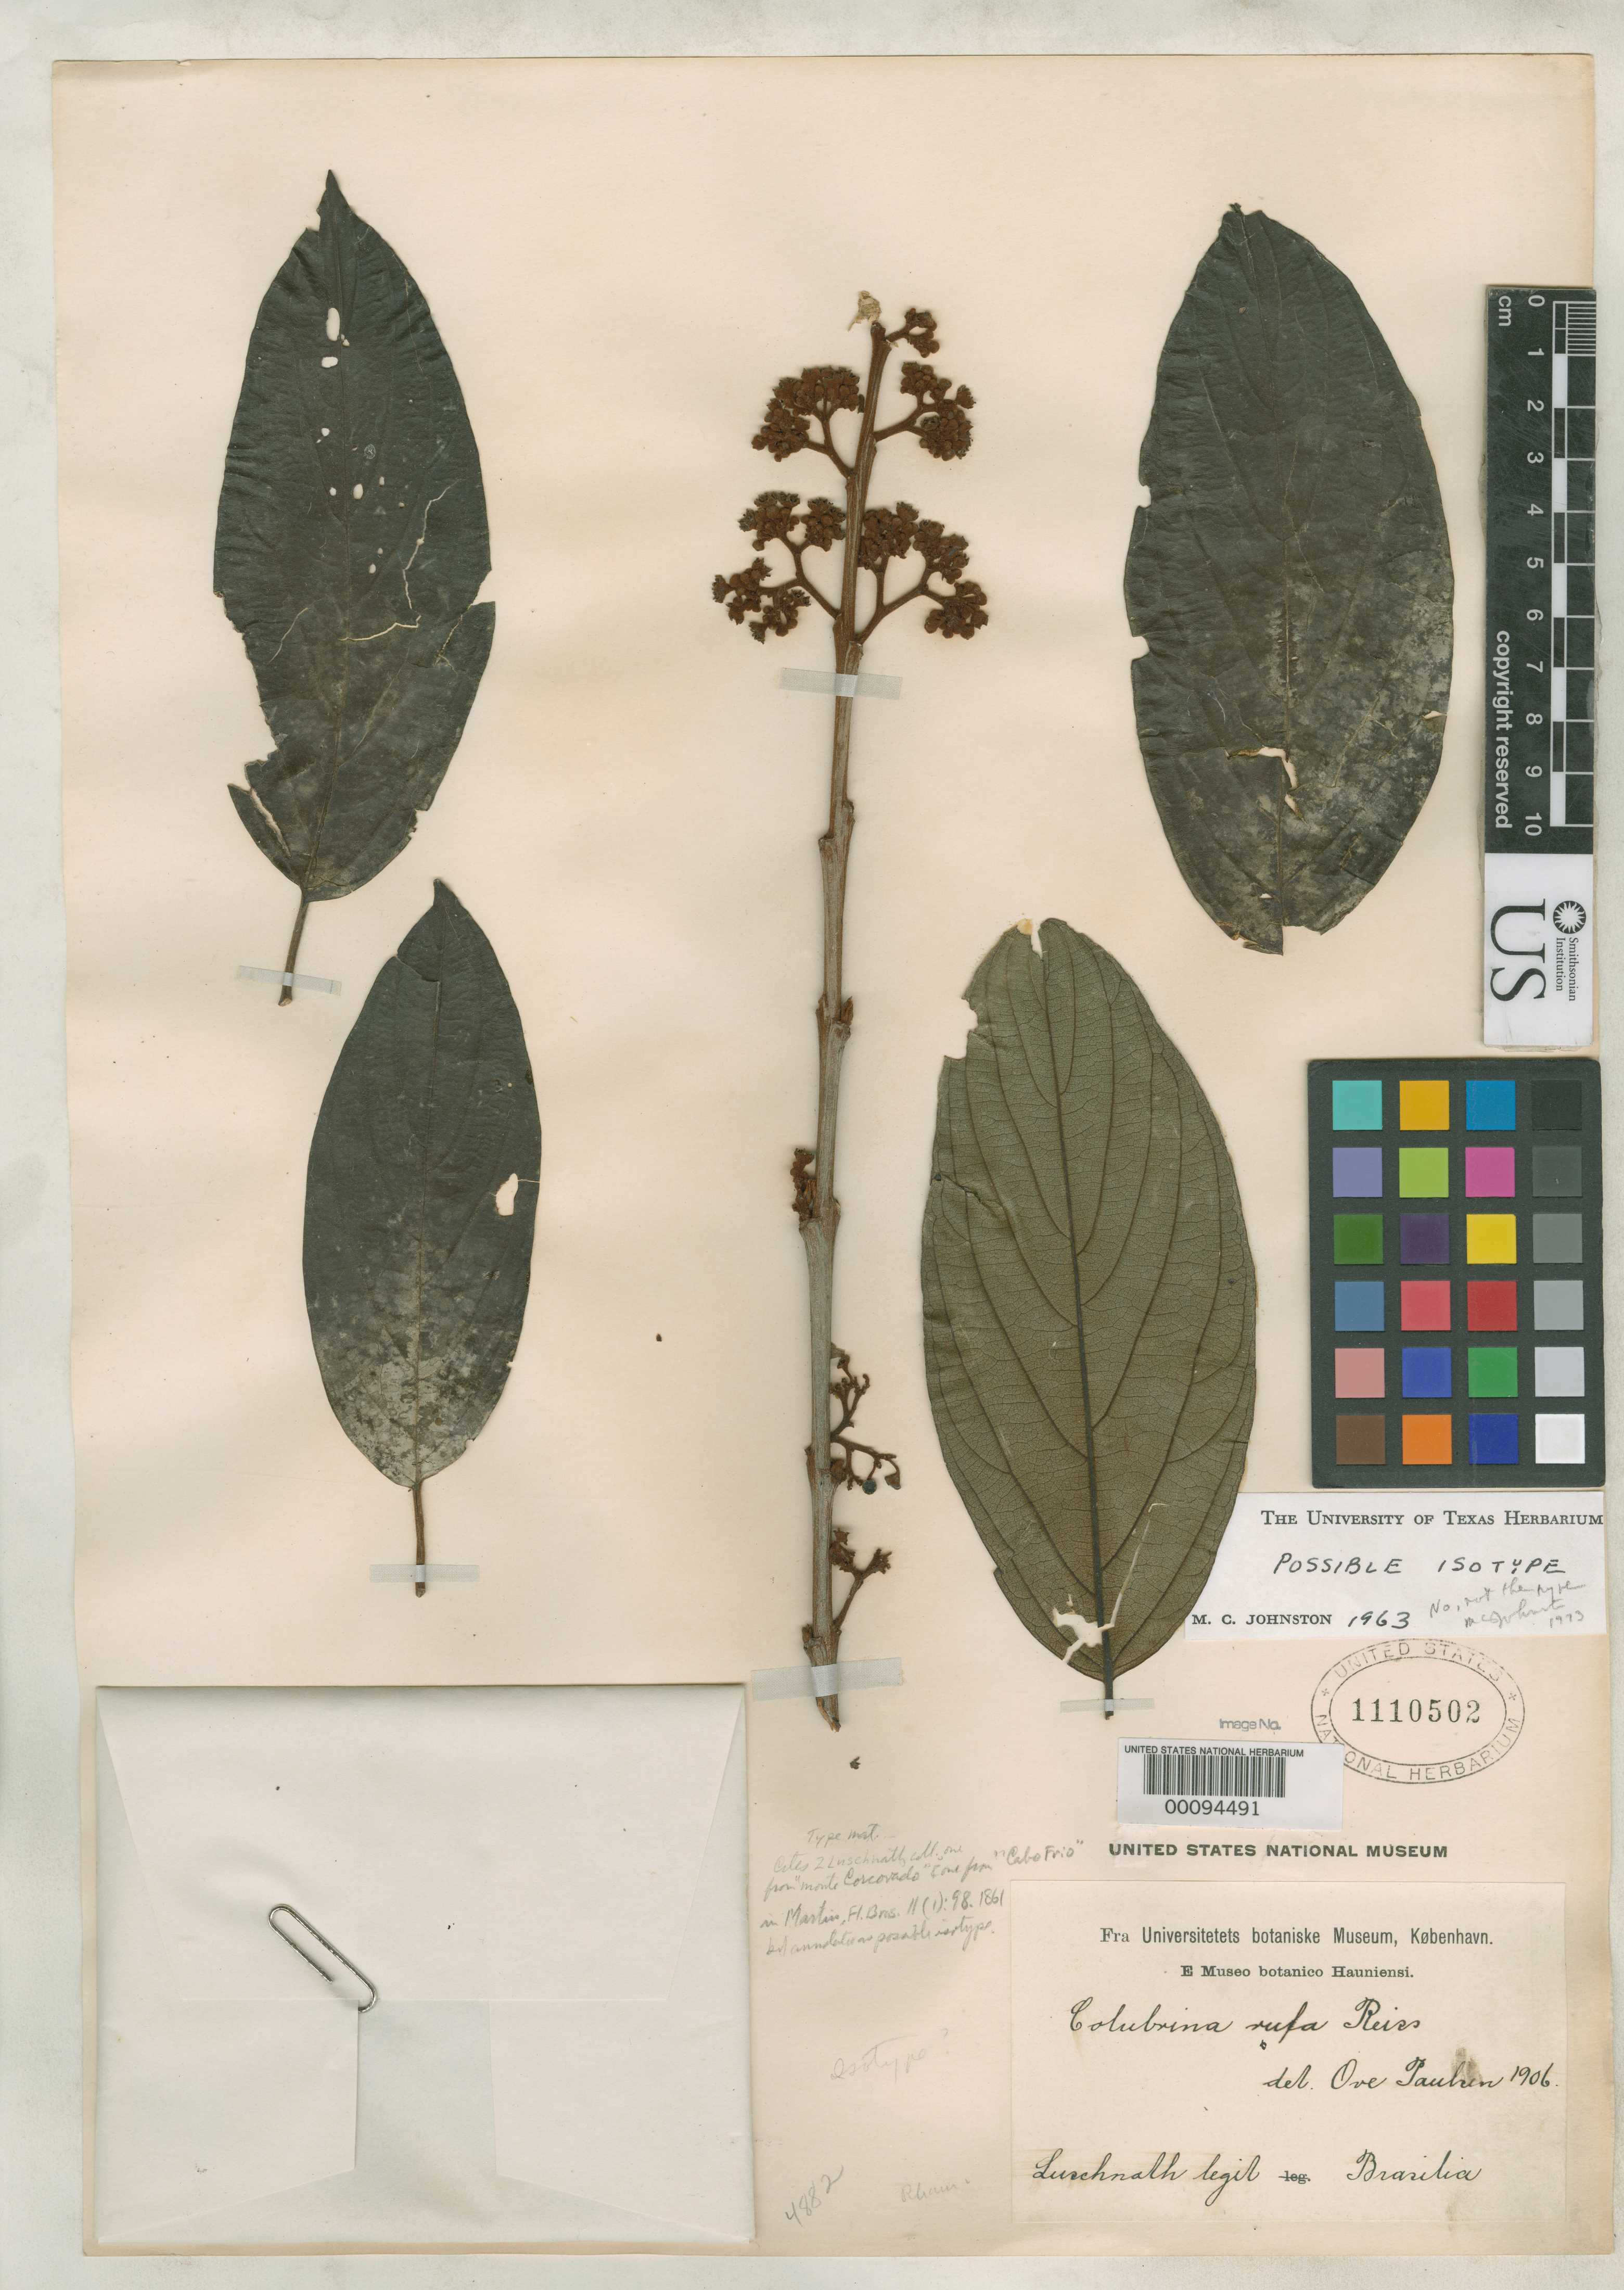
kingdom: Plantae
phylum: Tracheophyta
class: Magnoliopsida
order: Rosales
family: Rhamnaceae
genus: Colubrina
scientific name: Colubrina glandulosa var. reitzii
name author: (M.C. Johnst.) M.C. Johnst.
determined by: Pool, A., (MO), Missouri Botanical Garden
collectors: B. Luschnath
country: Brazil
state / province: Minas Gerais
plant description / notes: Specimen annotated as "possible isotype", "isotype", and "not the type" of Colubrina rufa Reiss. Cited by Reisseck under Colubrina rufa Reiss. but that name is a combination based on Rhamnus rufa Vell. and this specimen is not a type of that name.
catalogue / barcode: US 1110502